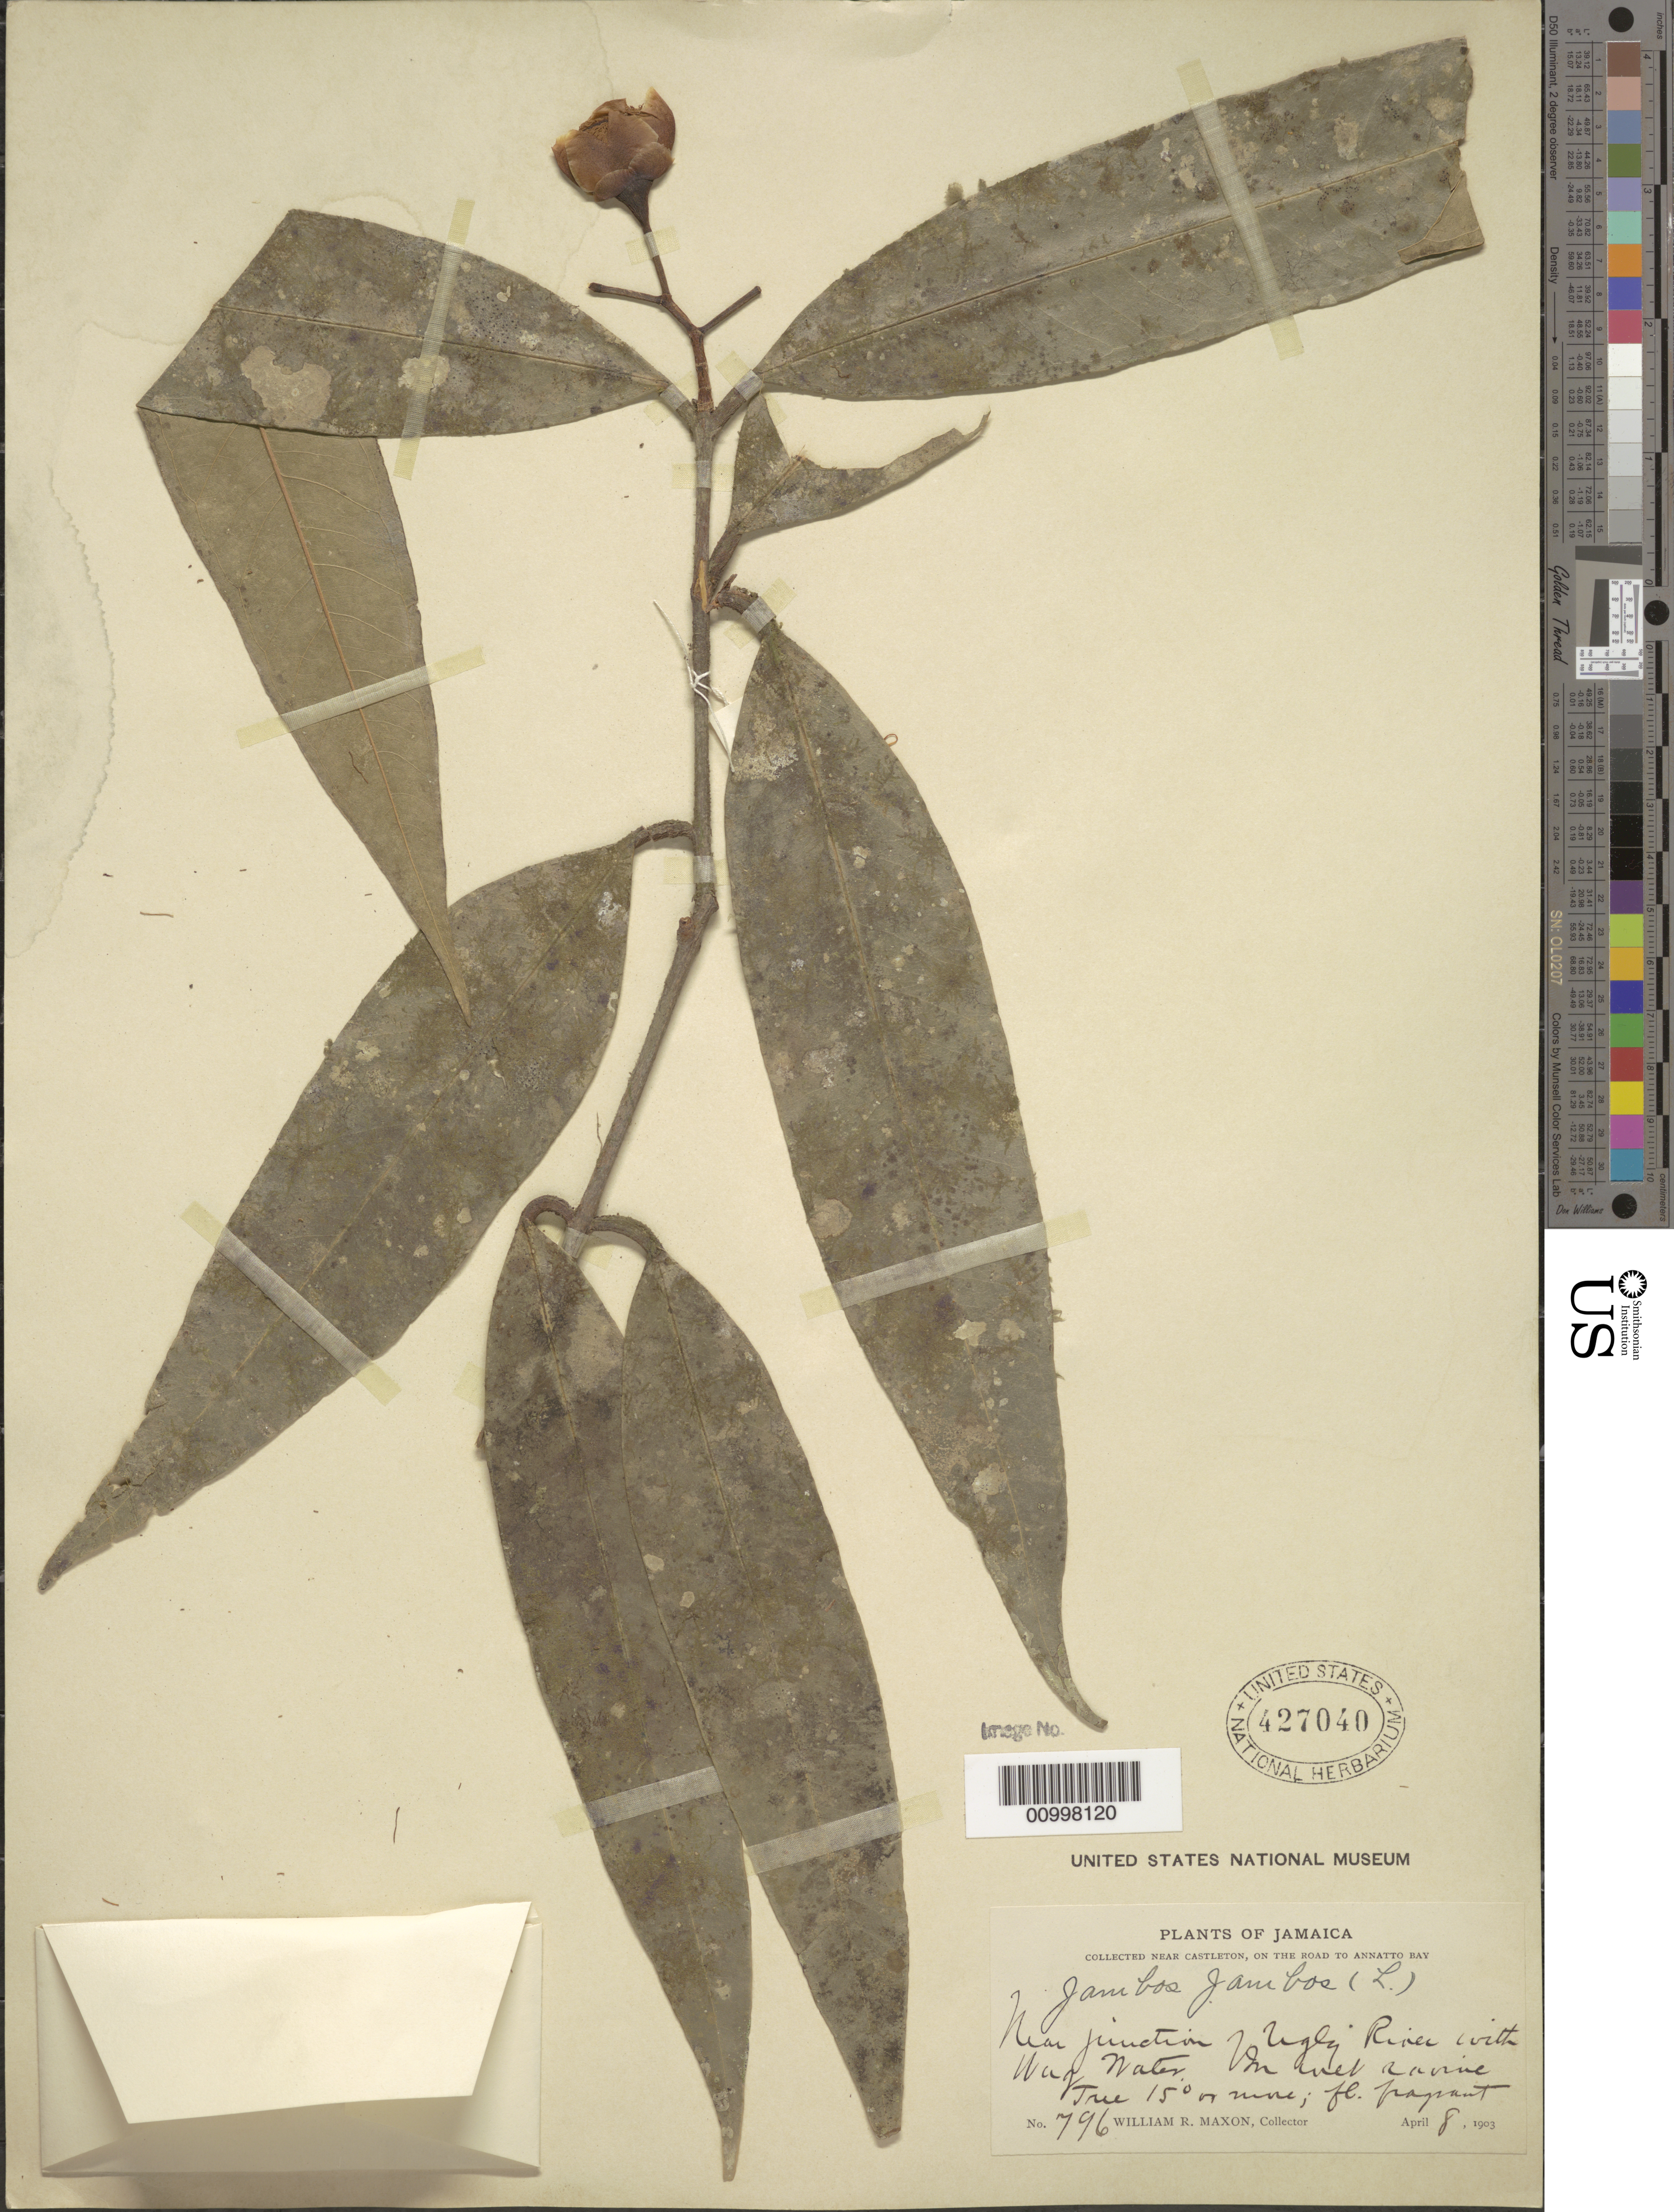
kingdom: Plantae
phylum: Tracheophyta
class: Magnoliopsida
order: Myrtales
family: Myrtaceae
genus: Syzygium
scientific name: Syzygium jambos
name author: (L.) Alston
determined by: Strong, Mark T., (BOT), Smithsonian Institution - National Museum of Natural History (UNITED STATES)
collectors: W. R. Maxon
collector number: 796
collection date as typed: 08 Apr 1903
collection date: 1903-04-08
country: Jamaica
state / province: Saint Mary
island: Jamaica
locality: Near junction of Ugly River with Wag Water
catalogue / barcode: US 427040